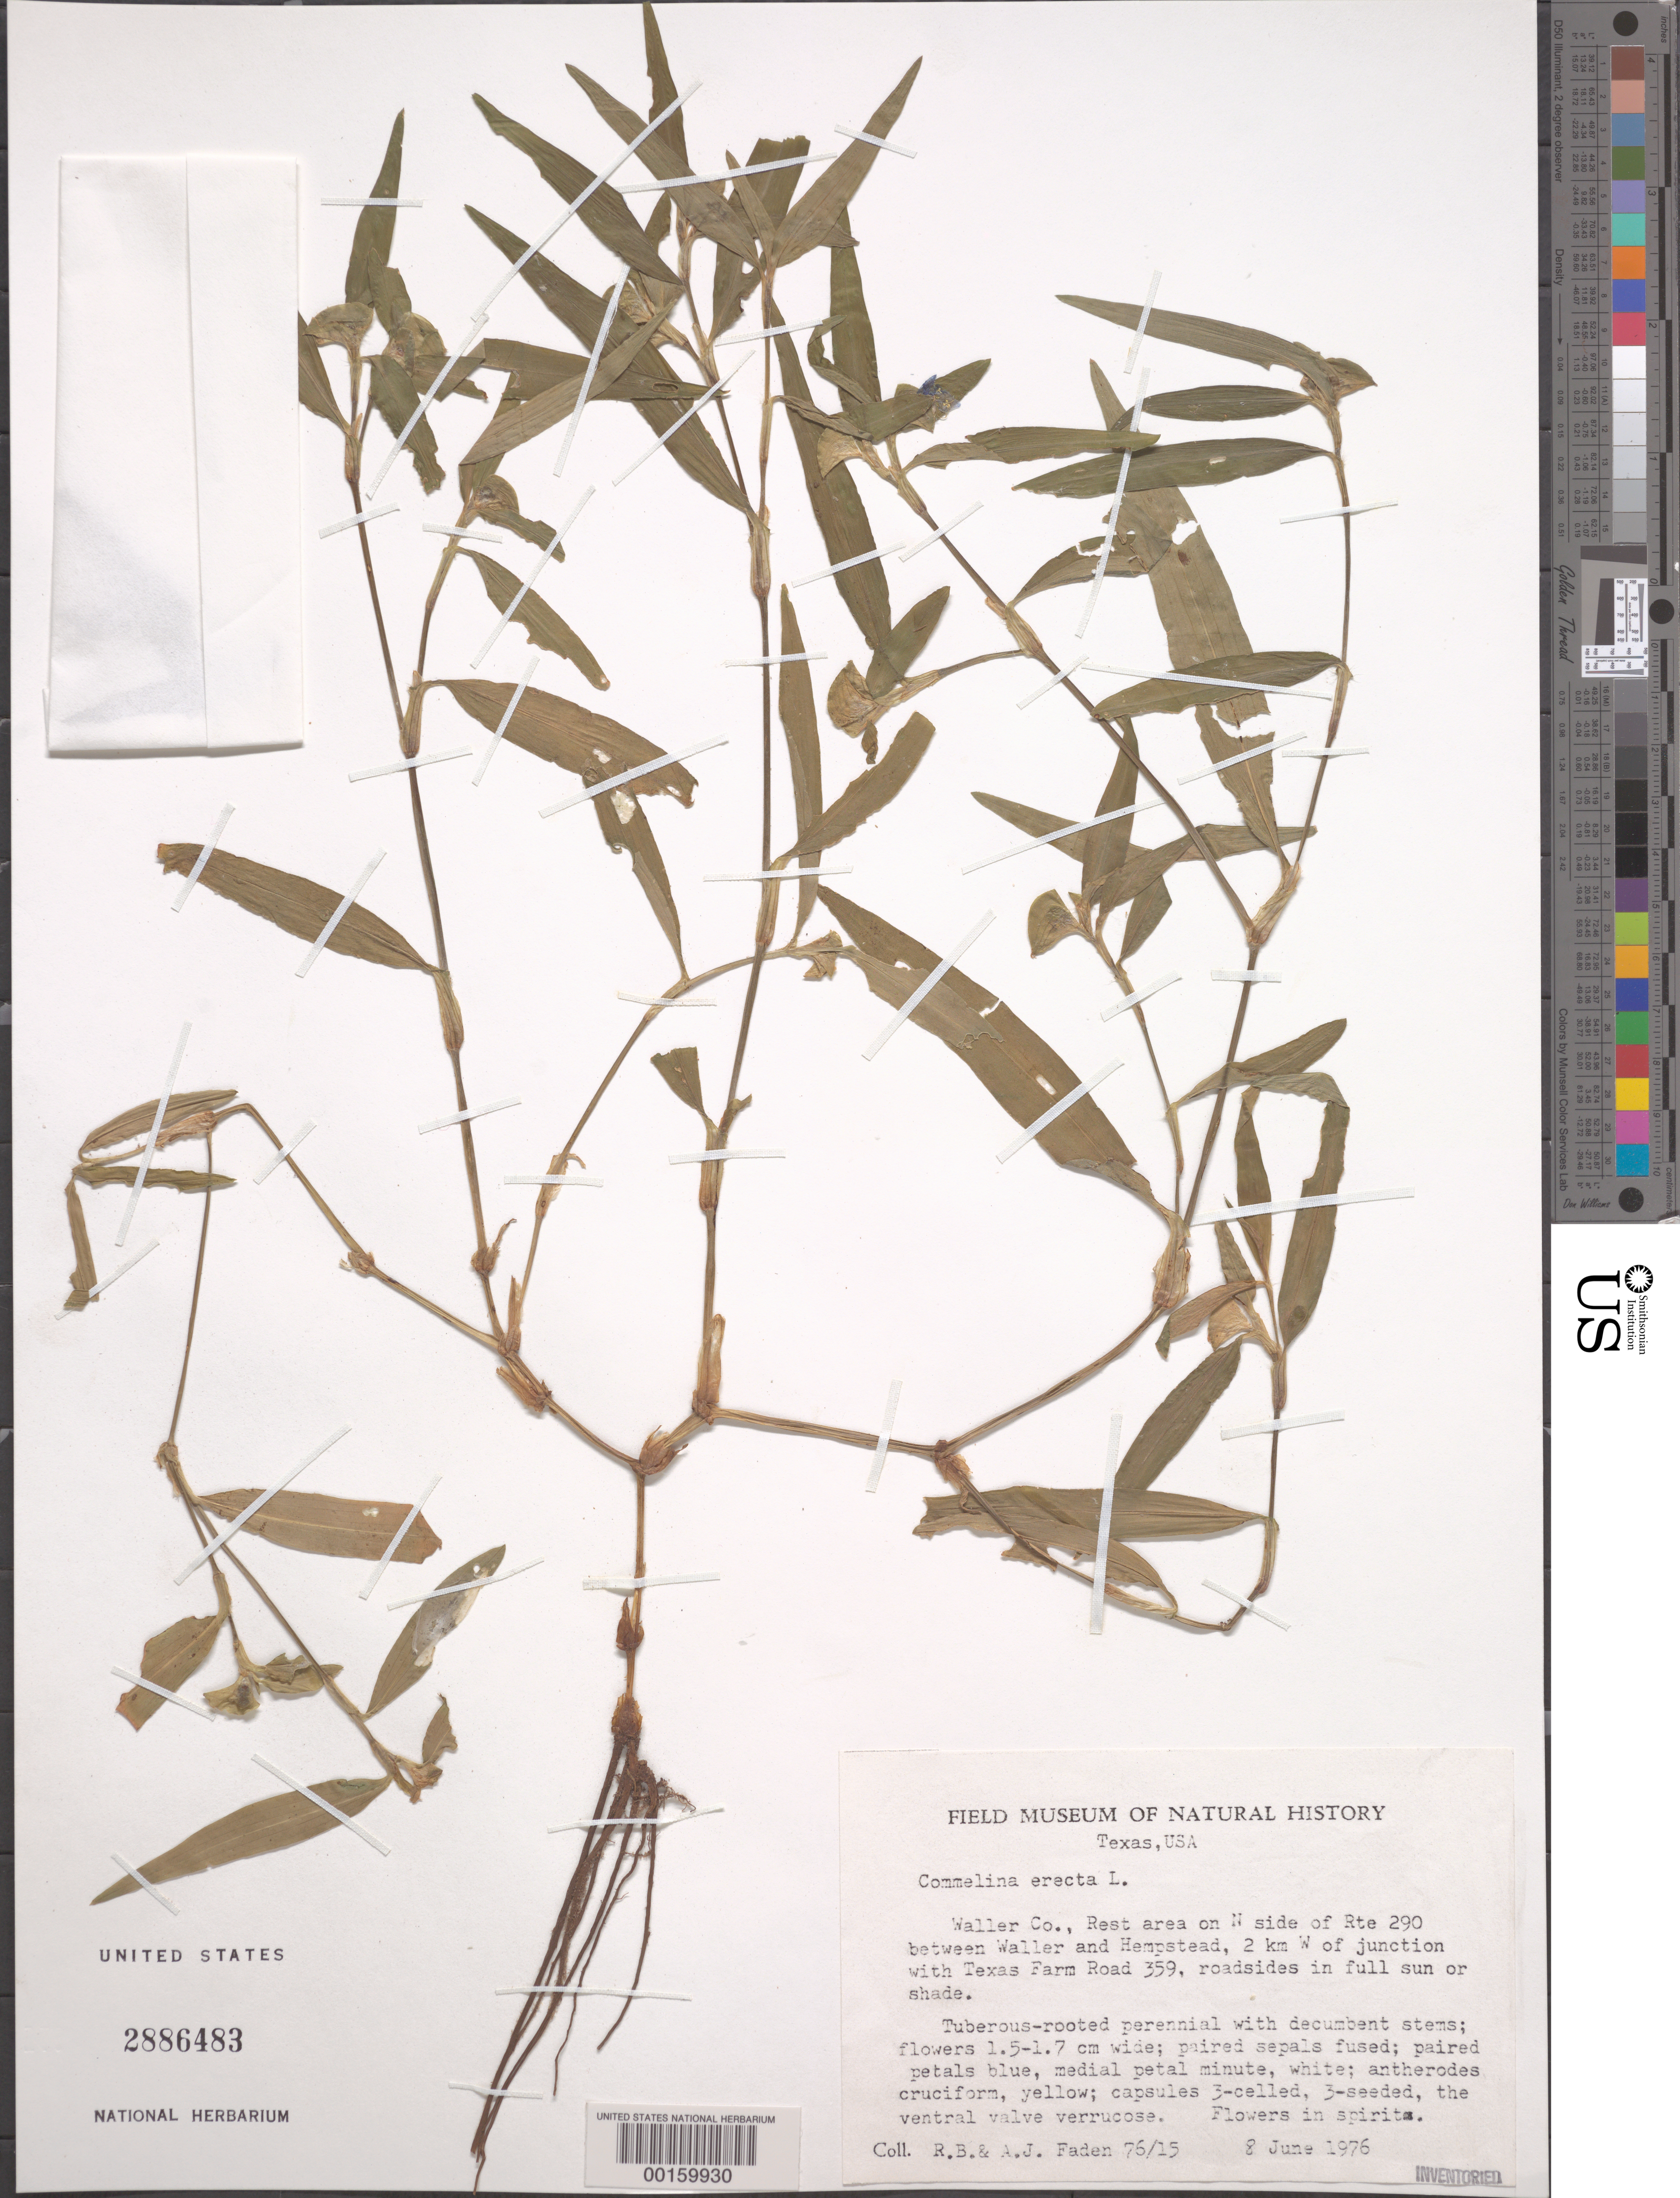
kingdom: Plantae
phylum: Tracheophyta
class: Liliopsida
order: Commelinales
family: Commelinaceae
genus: Commelina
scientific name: Commelina erecta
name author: L.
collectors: R. B. Faden & A. J. Faden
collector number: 76/15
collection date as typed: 08 Jun 1976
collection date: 1976-06-08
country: United States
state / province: Texas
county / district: Waller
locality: Rest area n side rt 290 between waller and hempstead, w of junct w/texas farm rd. 359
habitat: Road sides in full sun or shade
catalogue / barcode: US 2886483